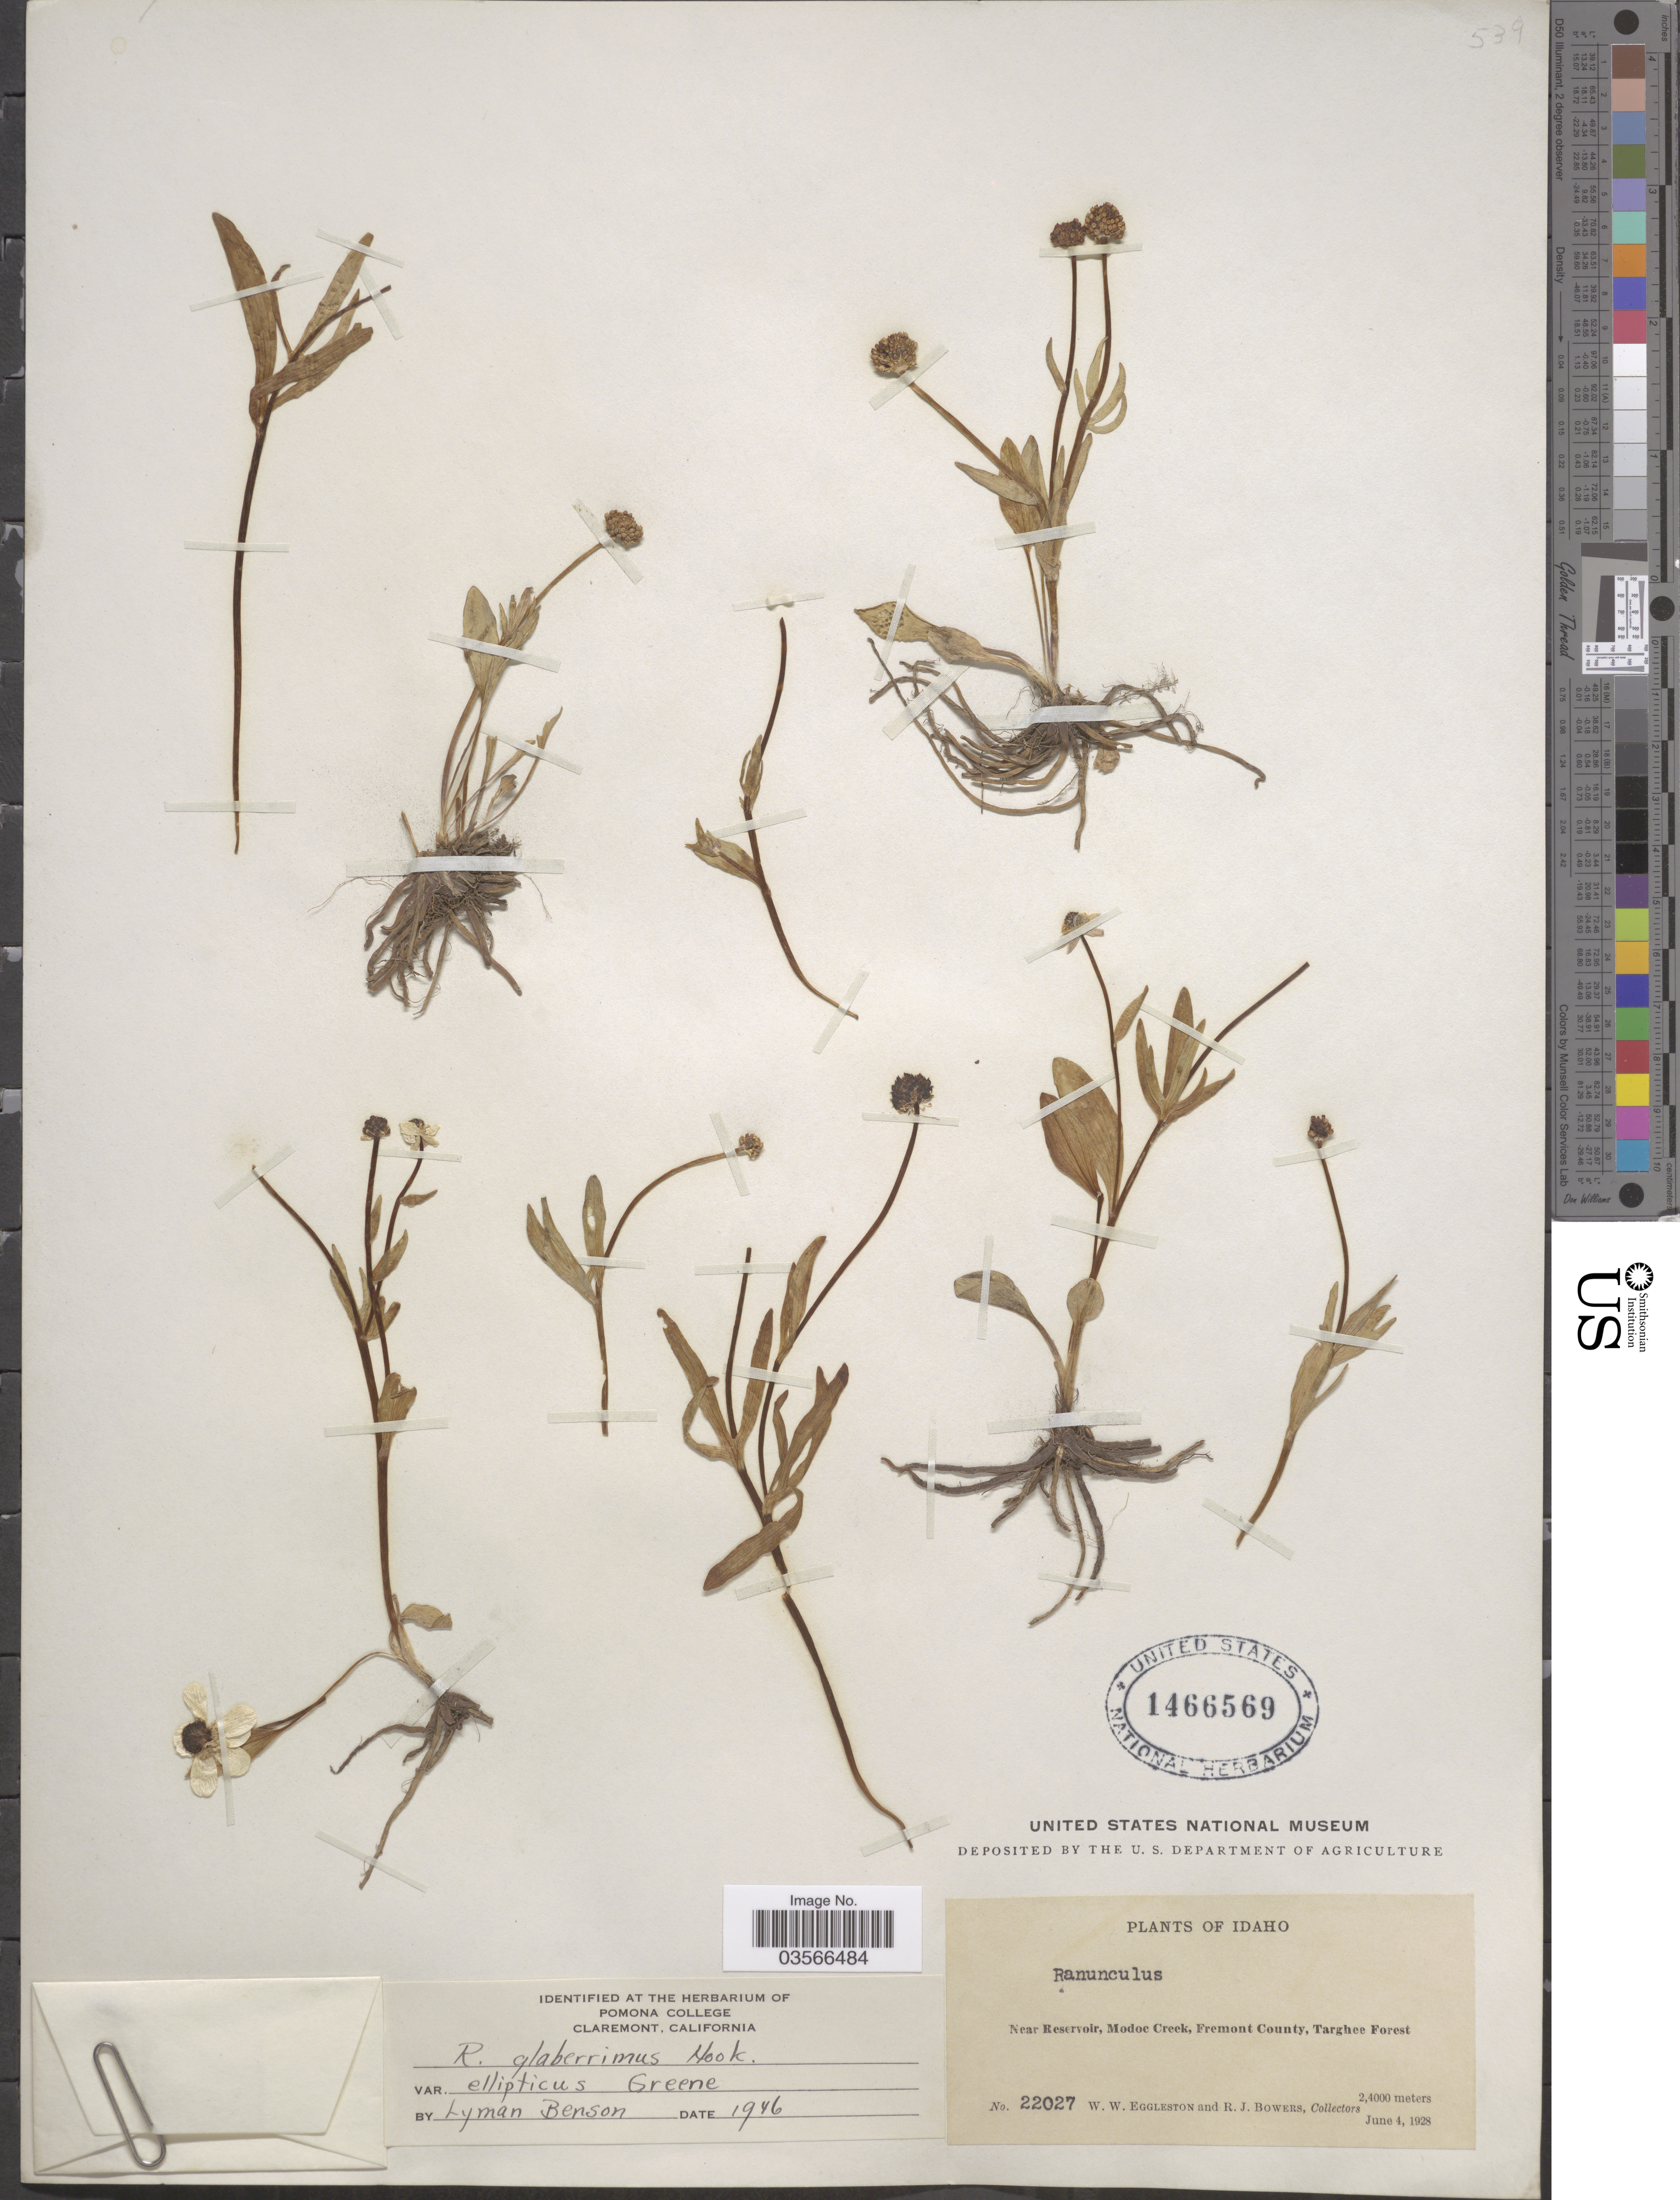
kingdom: Plantae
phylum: Tracheophyta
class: Magnoliopsida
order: Ranunculales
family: Ranunculaceae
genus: Ranunculus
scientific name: Ranunculus glaberrimus var. ellipticus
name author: (Greene) Greene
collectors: W. W. Eggleston & R. Bowers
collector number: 22027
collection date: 1928-06-04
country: United States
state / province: Idaho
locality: Near Reservoir, Modoc Creek, Fremont County, Targhee Forest.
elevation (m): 24000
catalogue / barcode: US 1466569